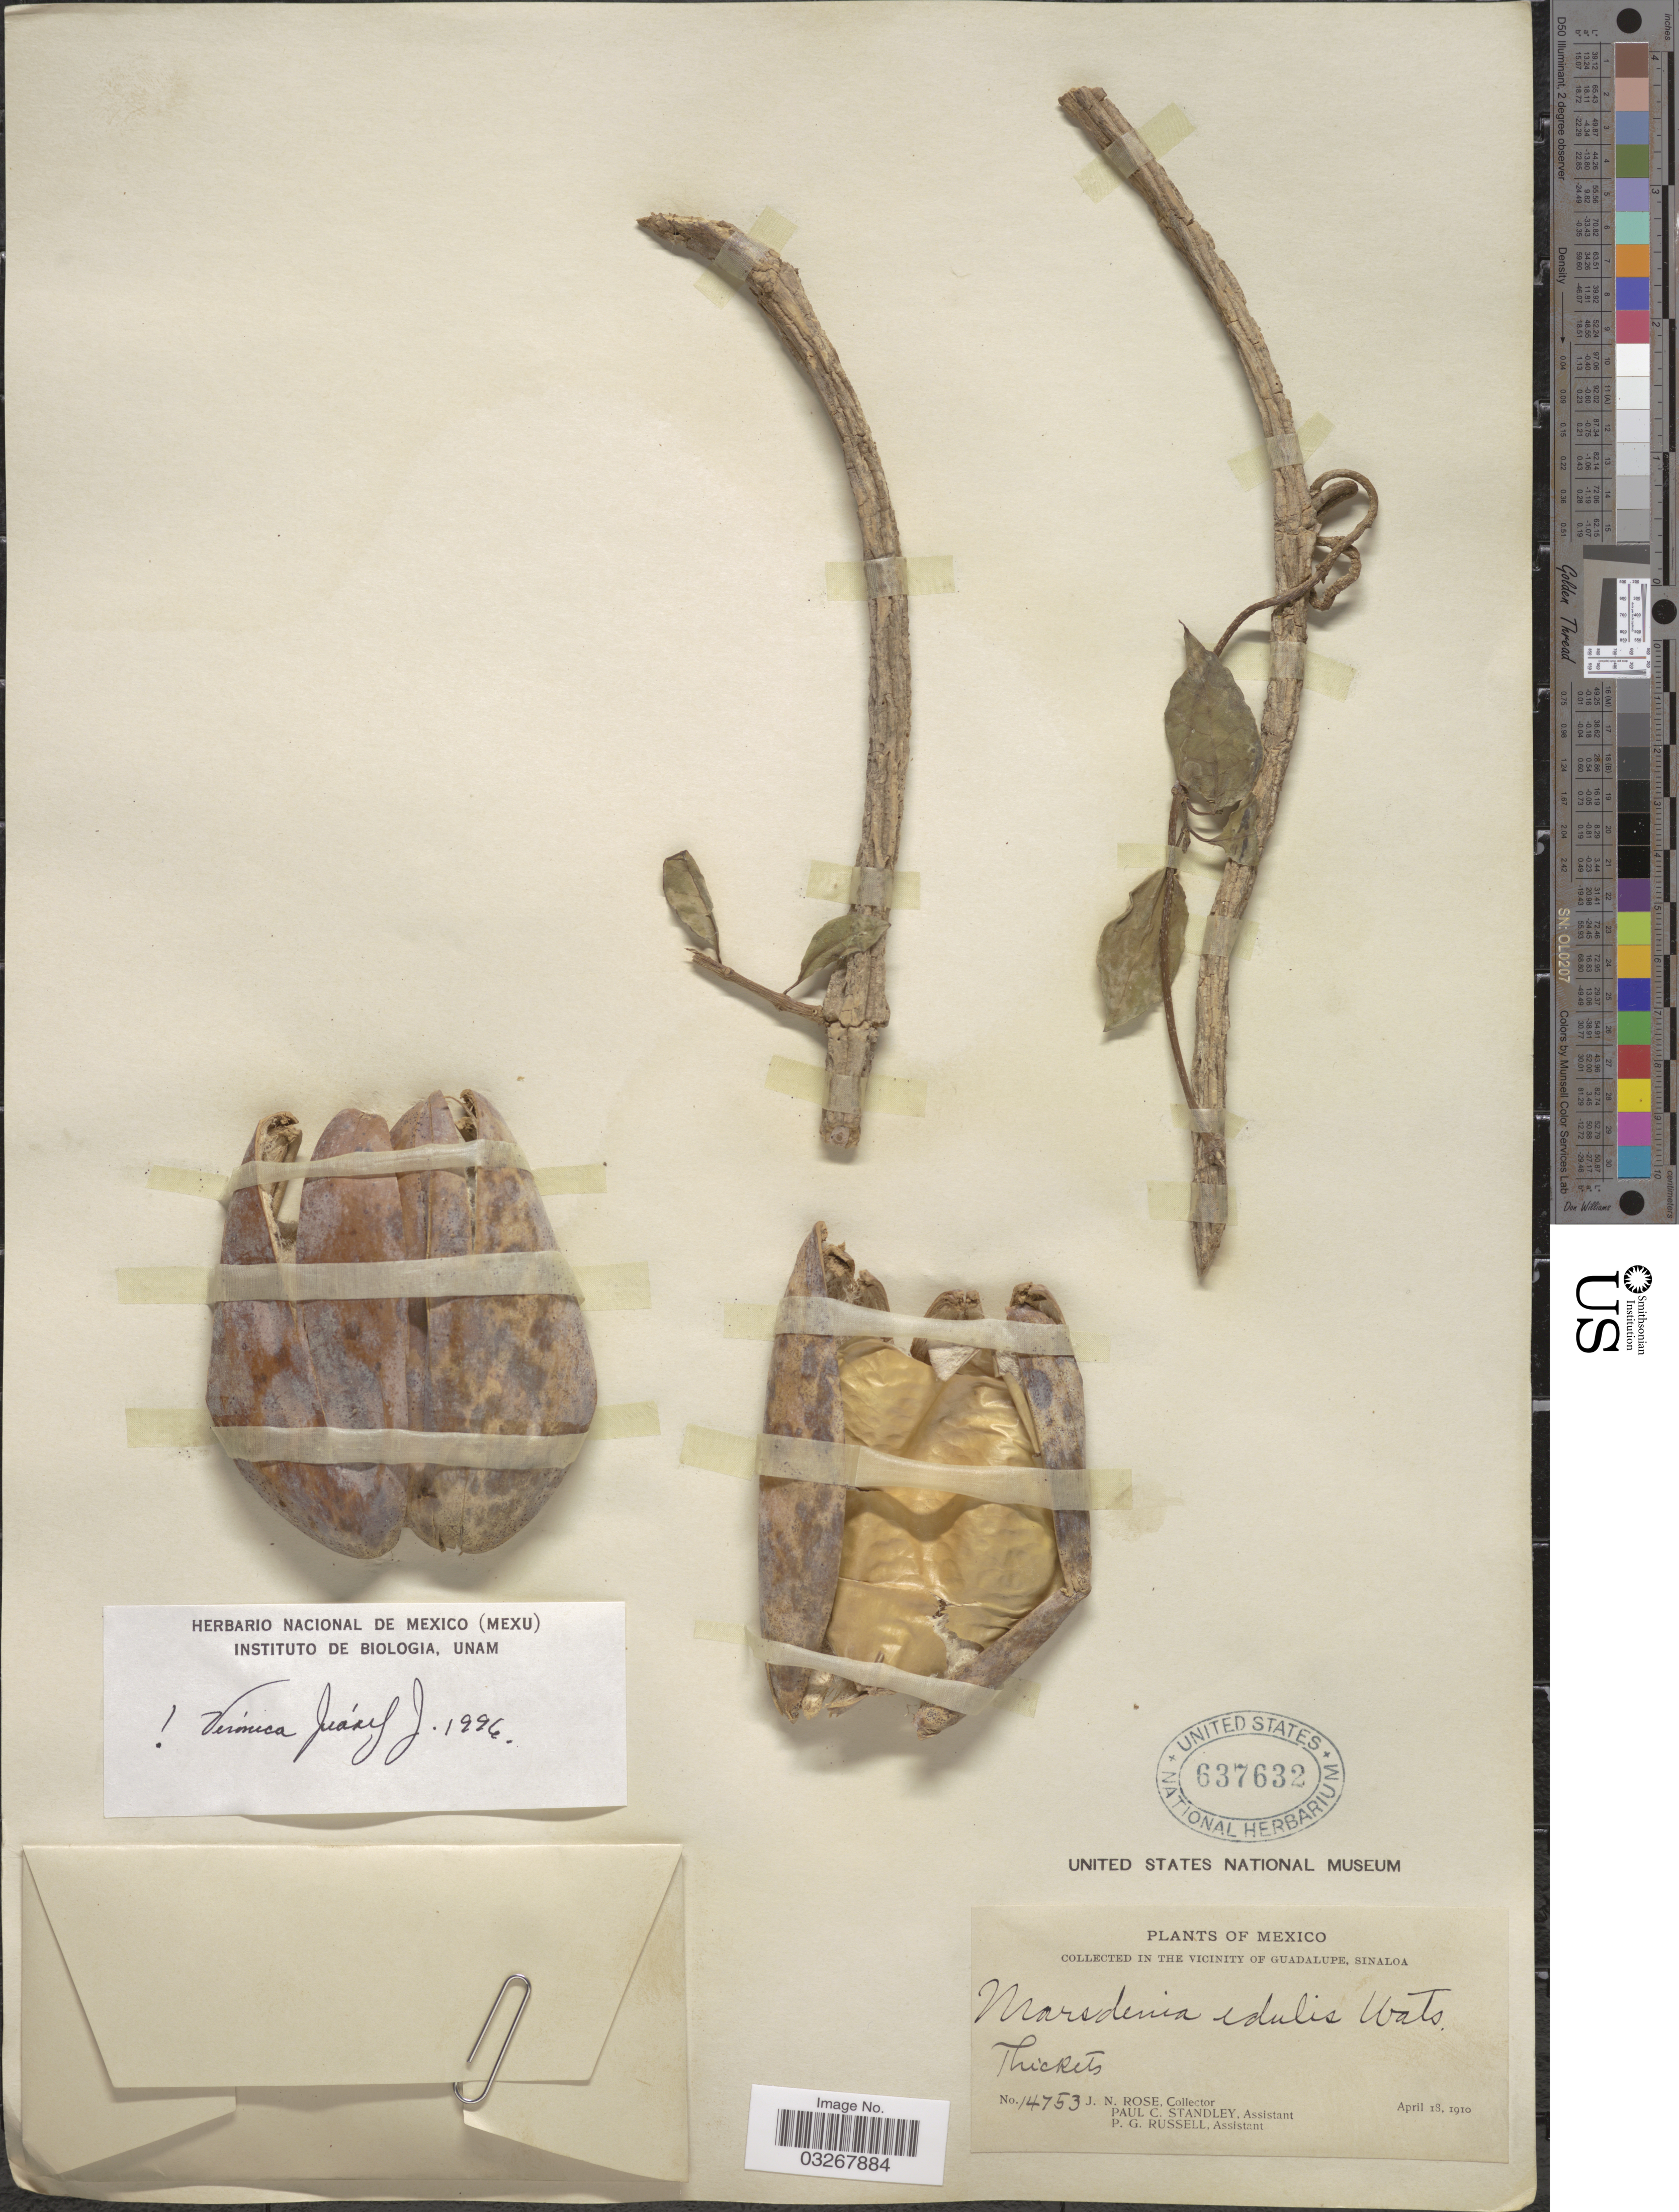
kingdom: Plantae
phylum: Tracheophyta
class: Magnoliopsida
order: Gentianales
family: Apocynaceae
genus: Marsdenia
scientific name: Marsdenia edulis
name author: S. Watson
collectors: J. N. Rose, P. C. Standley & P. G. Russell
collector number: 14753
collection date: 1910-04-18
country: Mexico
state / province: Sinaloa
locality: Vicinity of Guadalupe.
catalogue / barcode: US 637632